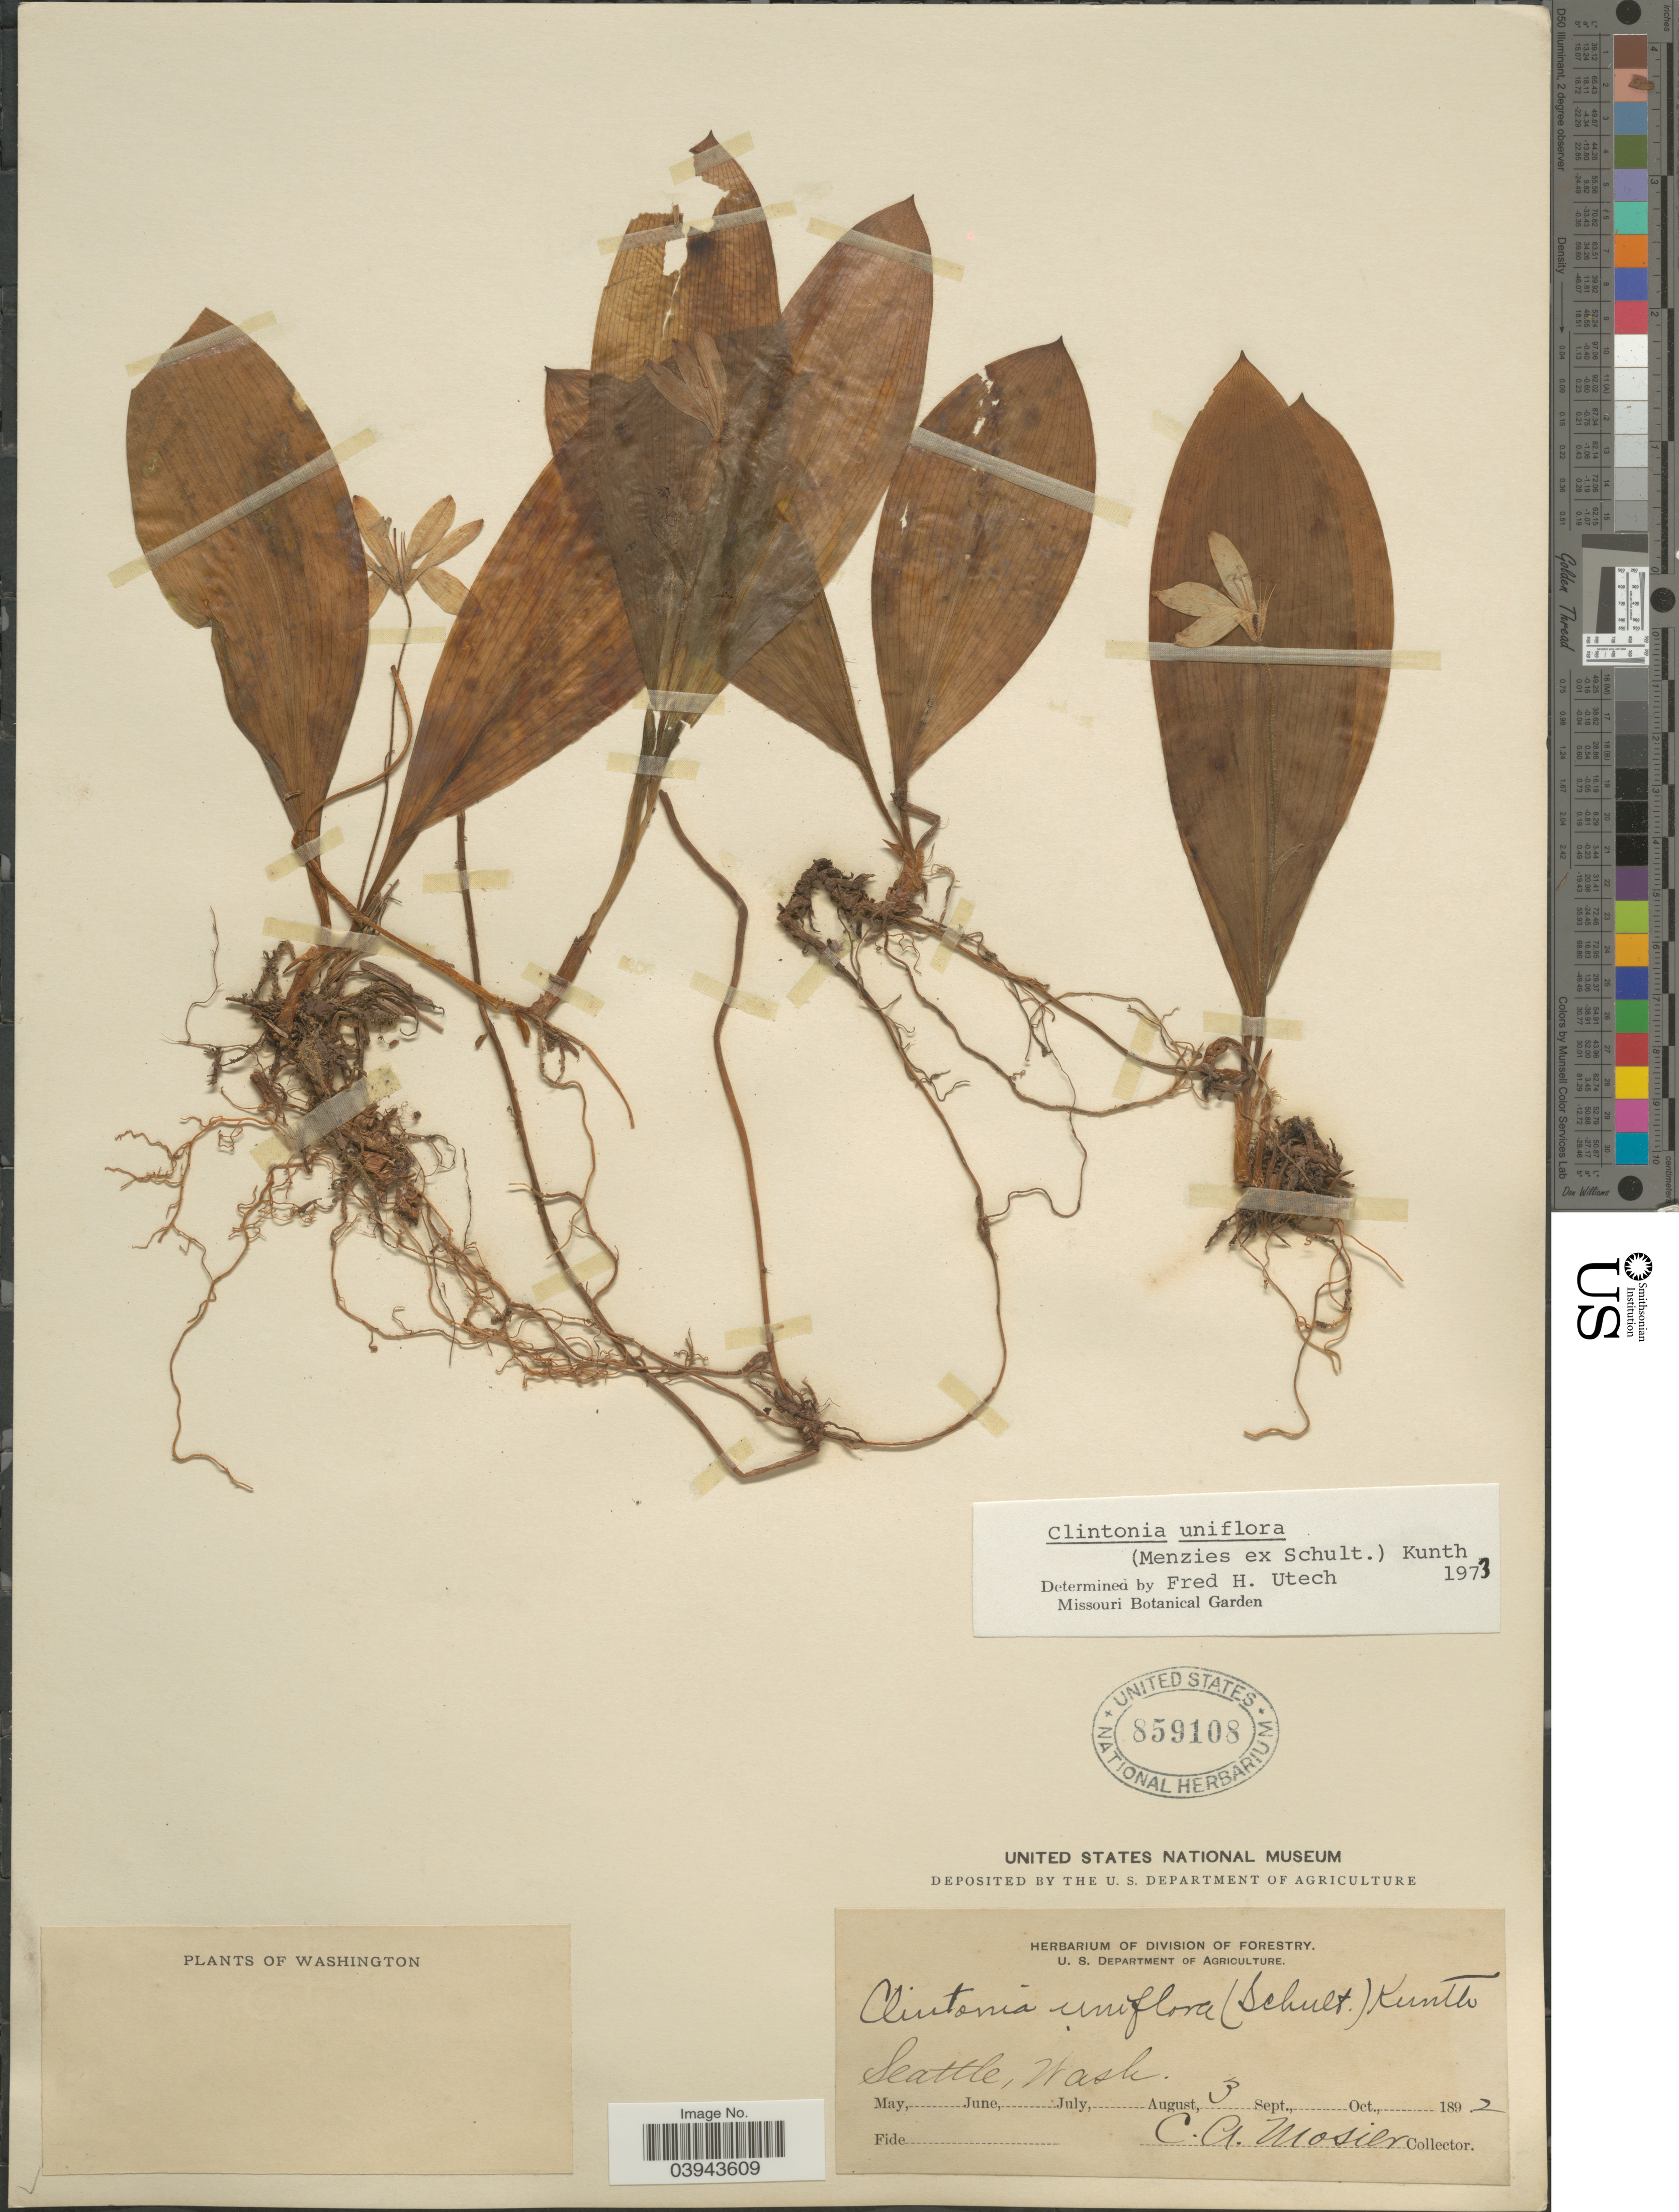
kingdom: Plantae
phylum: Tracheophyta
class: Liliopsida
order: Liliales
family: Liliaceae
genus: Clintonia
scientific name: Clintonia uniflora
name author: Kunth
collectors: C. A. Mosier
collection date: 1892-08-03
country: United States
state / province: Washington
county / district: King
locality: Seattle.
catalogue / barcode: US 859108